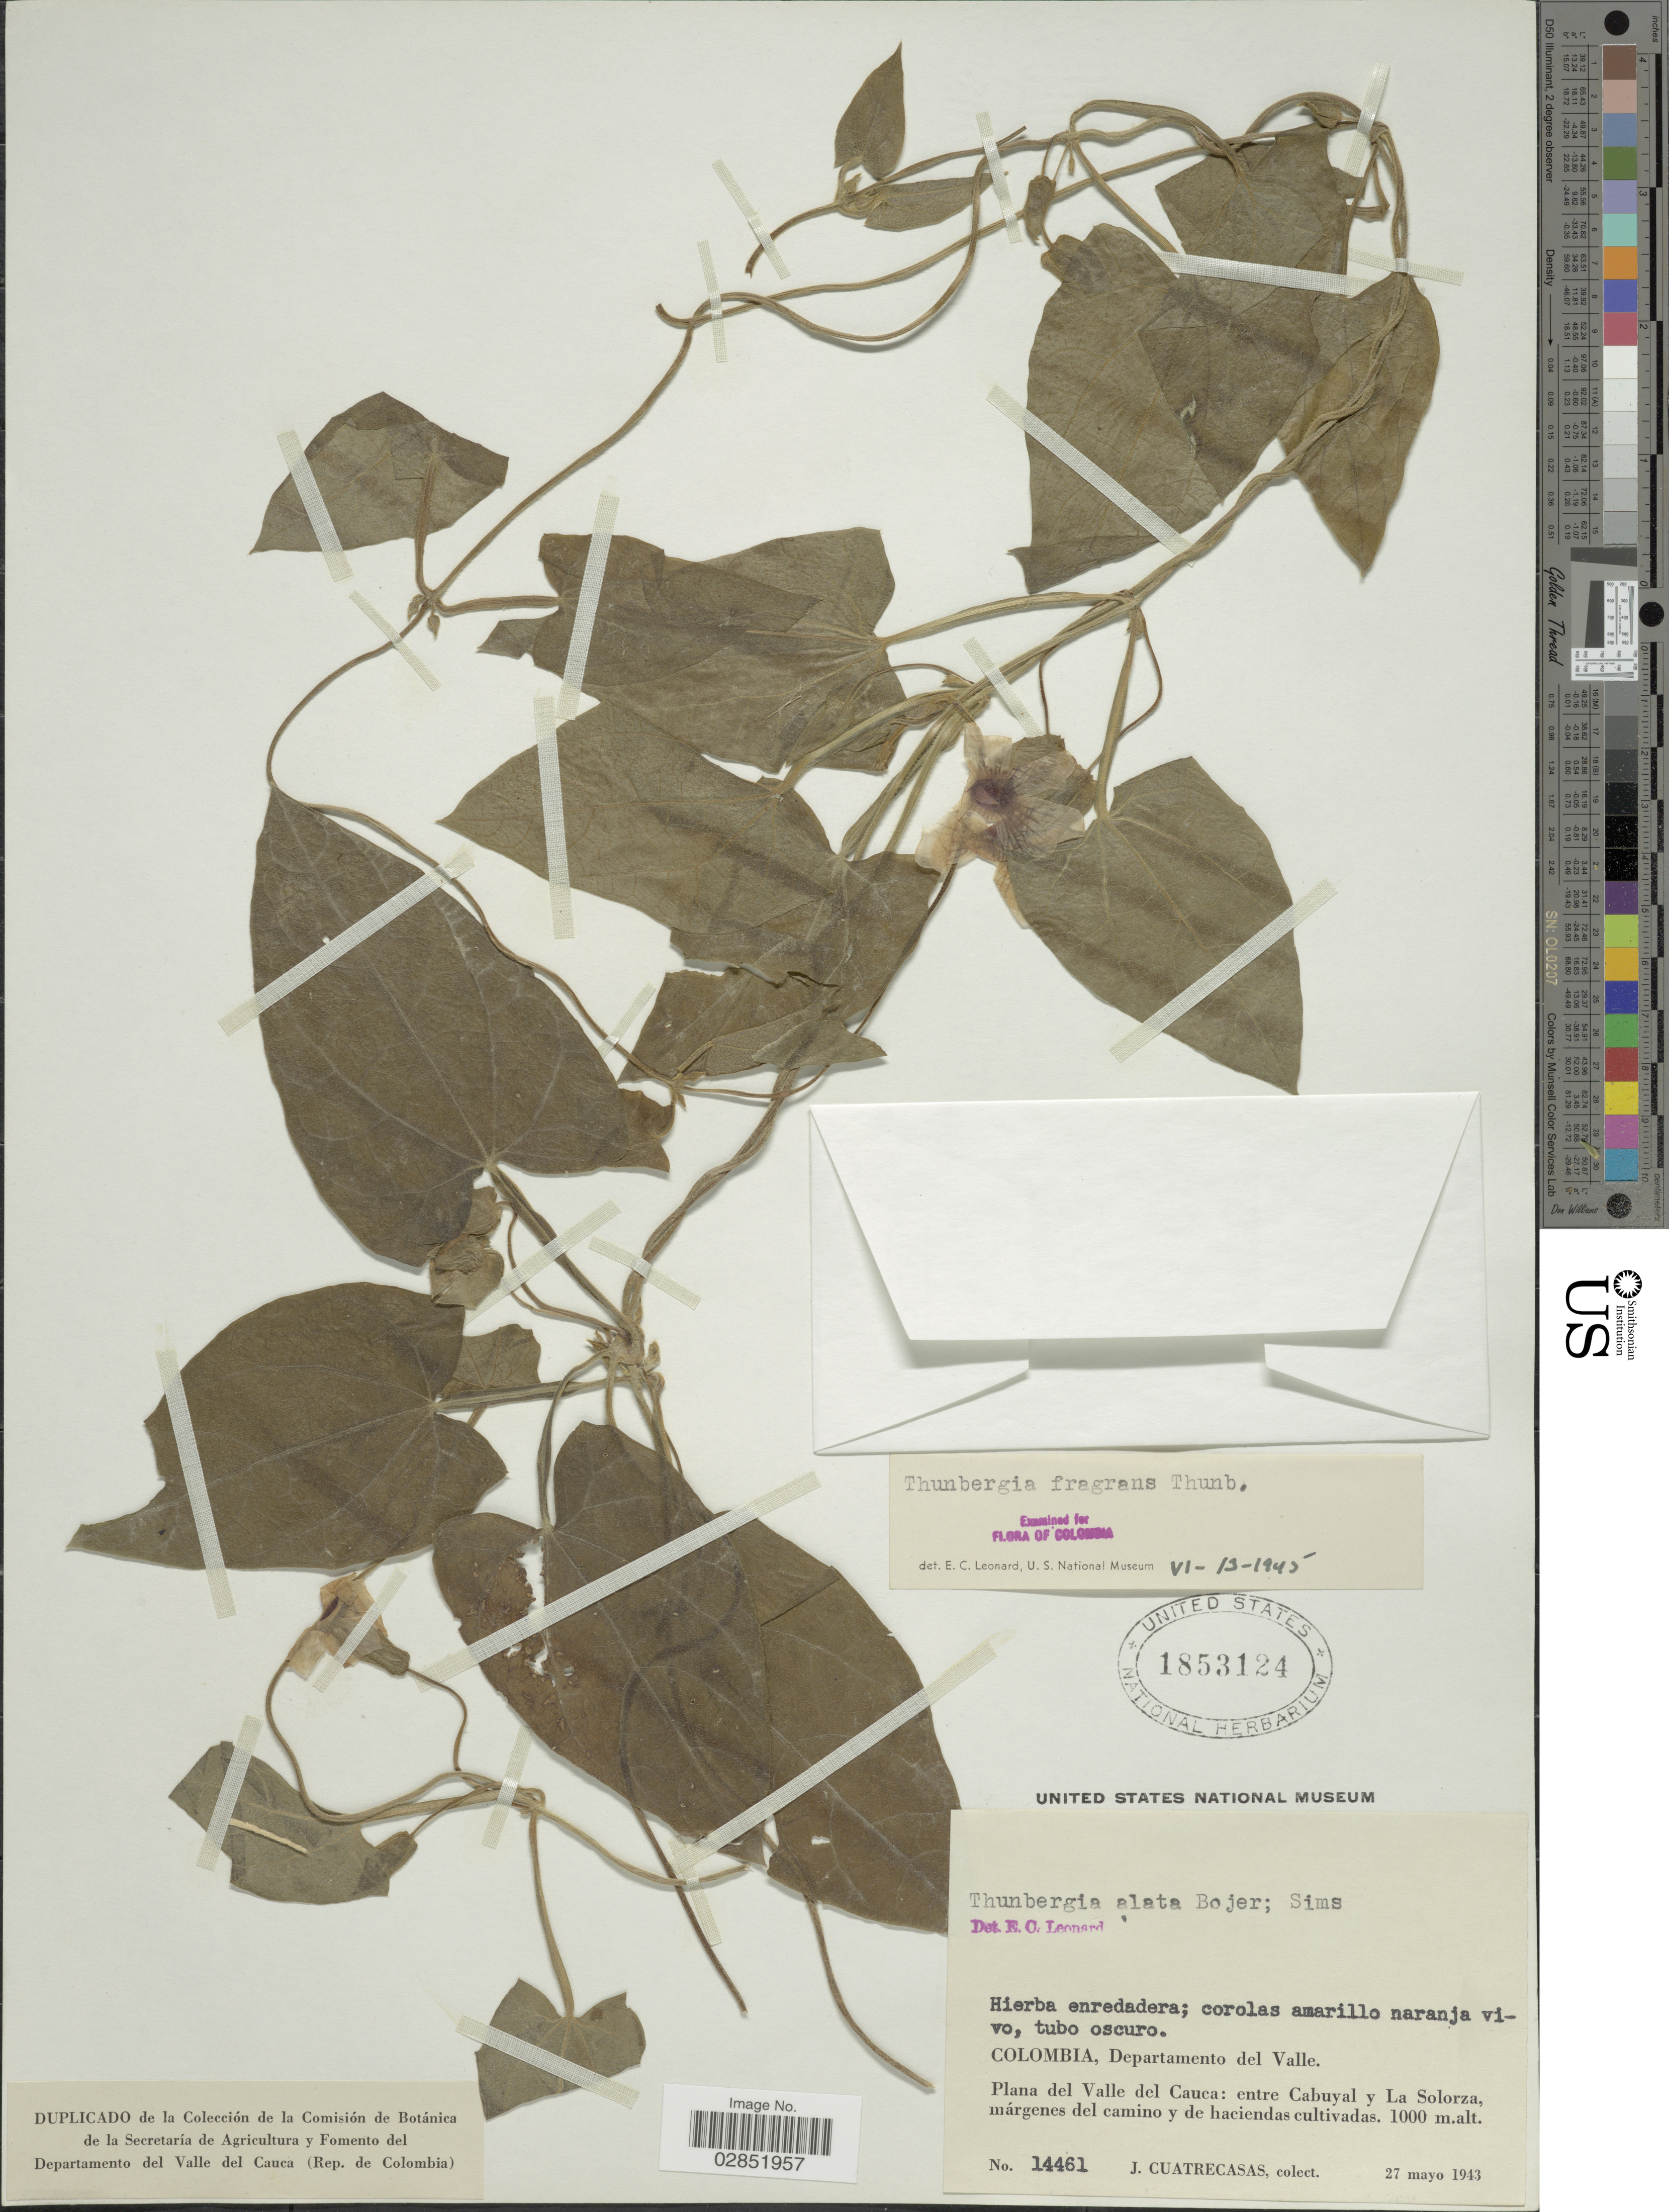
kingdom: Plantae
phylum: Tracheophyta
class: Magnoliopsida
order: Lamiales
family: Acanthaceae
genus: Thunbergia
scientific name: Thunbergia alata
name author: Bojer ex Sims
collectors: J. Cuatrecasas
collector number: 14461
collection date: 1943-05-27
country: Colombia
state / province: Valle del Cauca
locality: Departamento del Valle. Plana del Valle del Cauca: entre Cabuyal y la Solorza.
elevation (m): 1000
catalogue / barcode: US 1853124